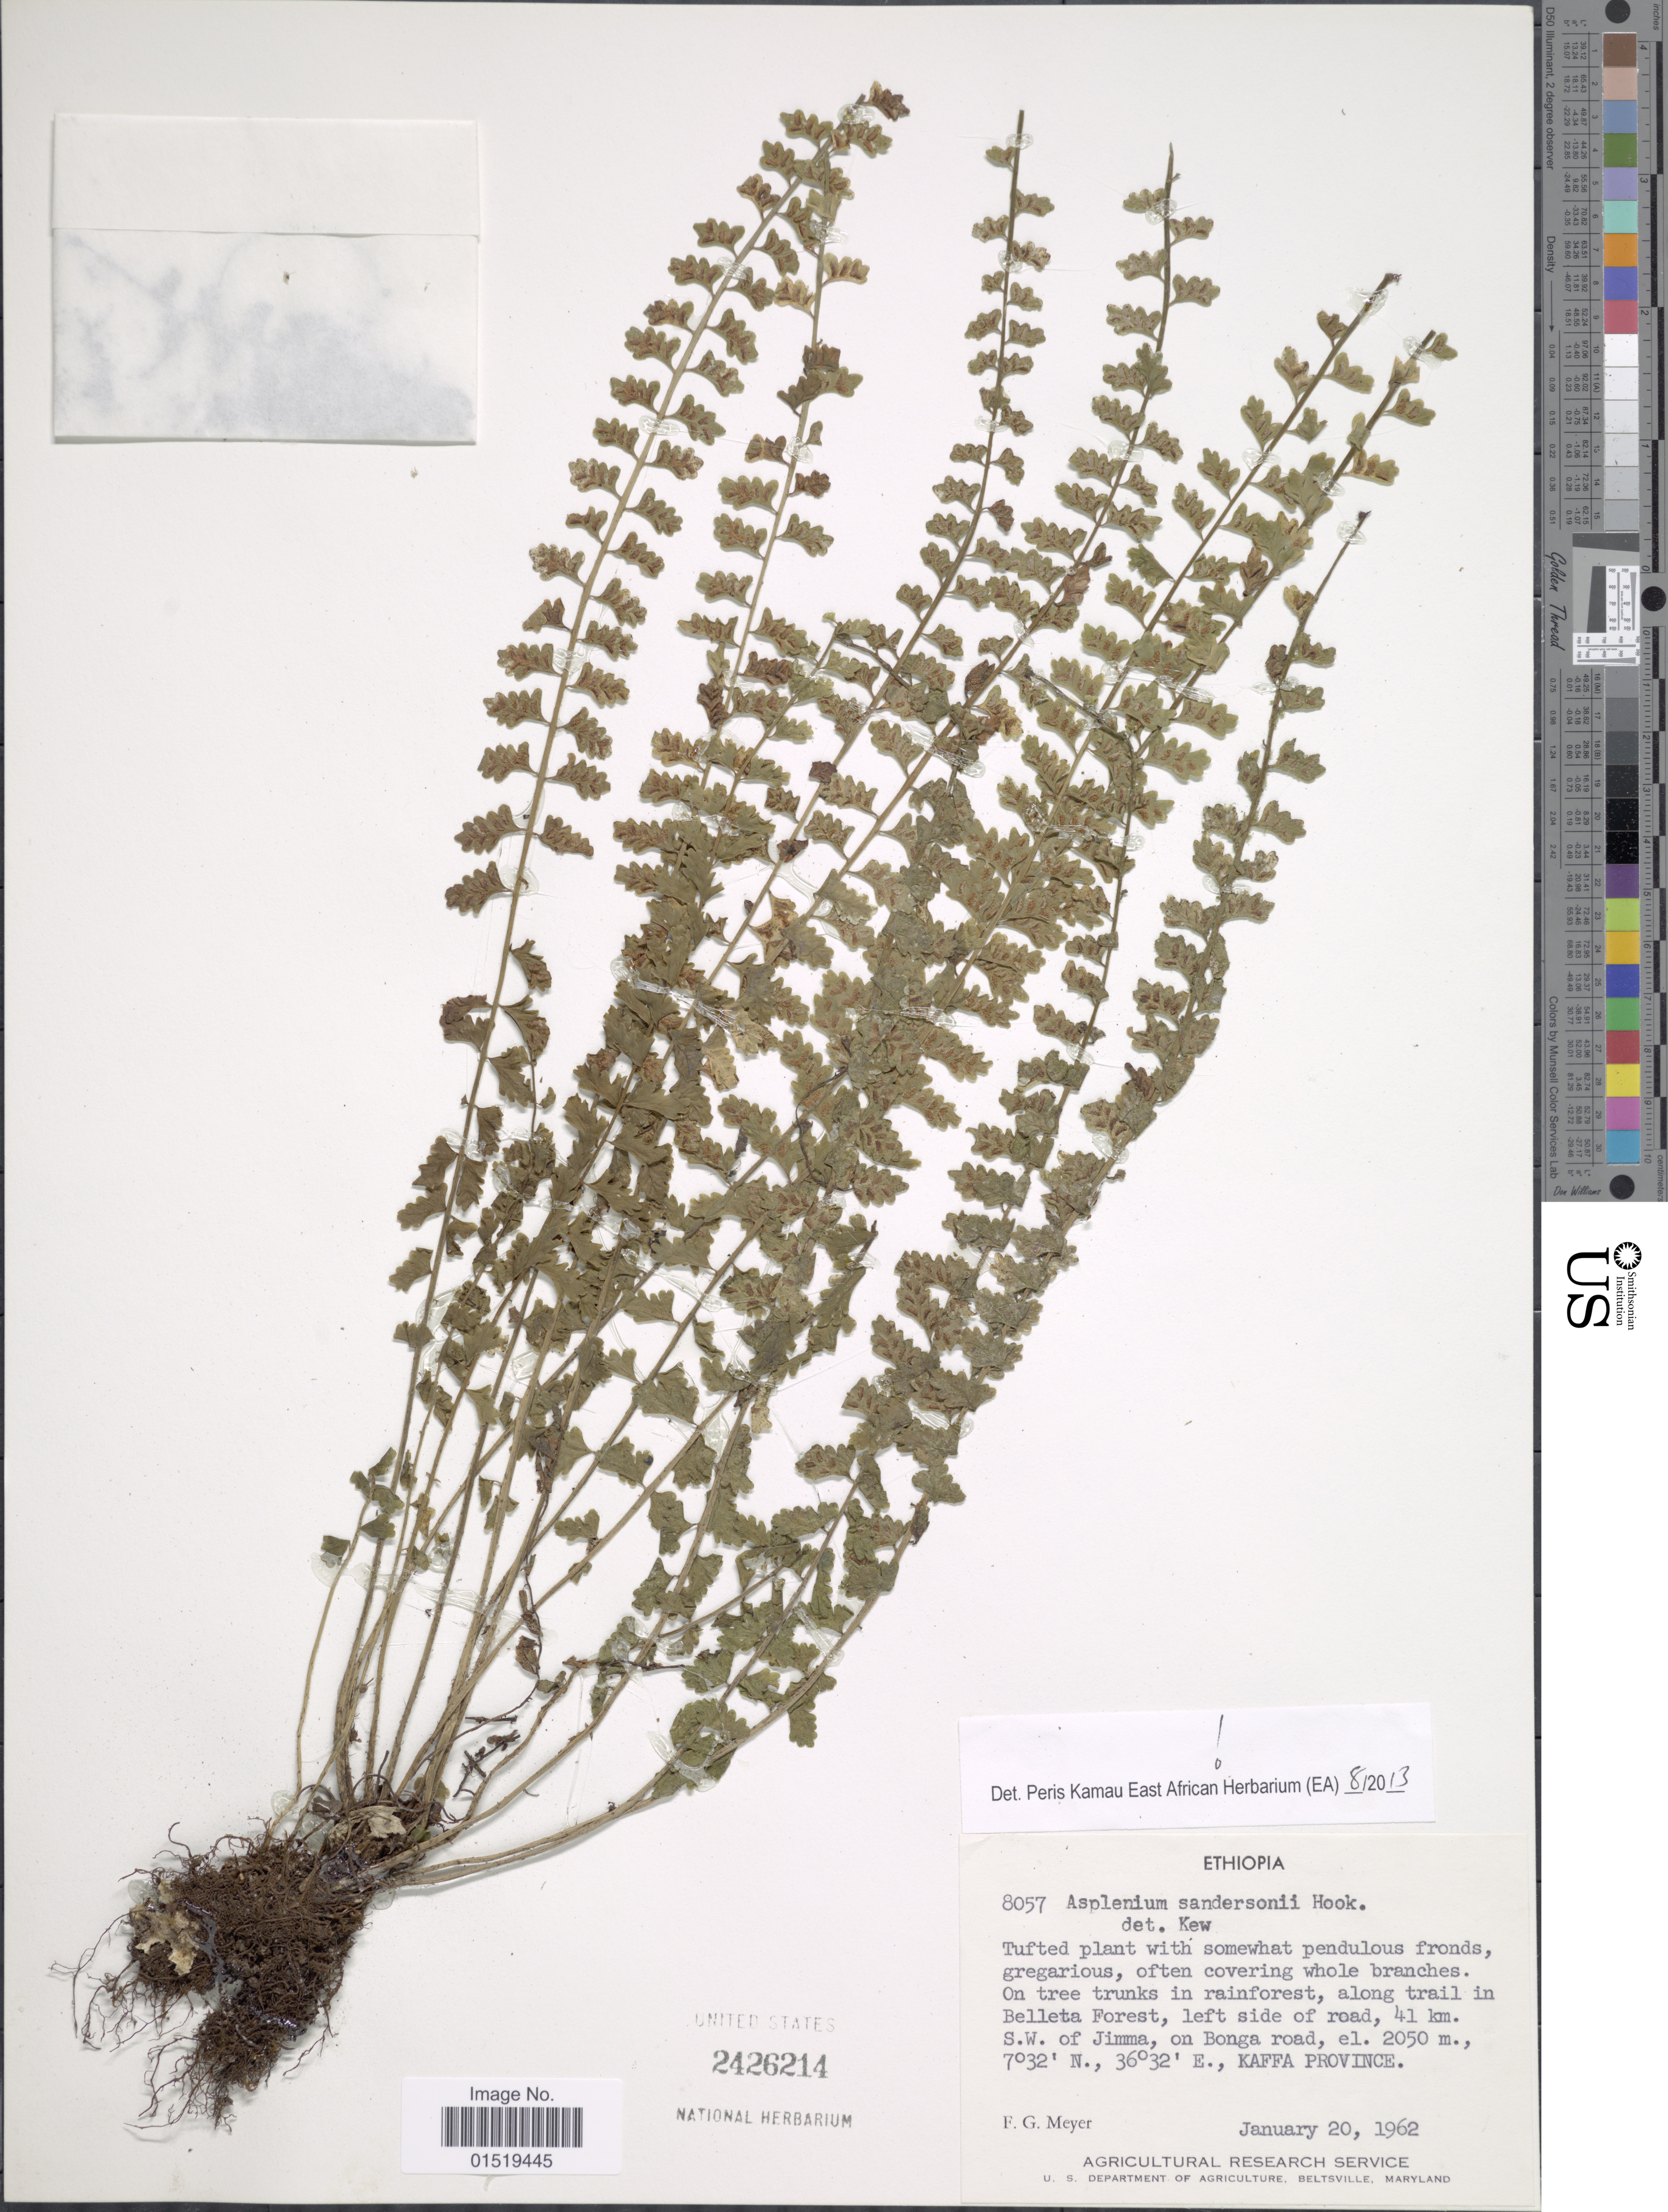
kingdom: Plantae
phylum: Tracheophyta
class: Polypodiopsida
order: Polypodiales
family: Aspleniaceae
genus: Asplenium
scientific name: Asplenium sandersonii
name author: Hook.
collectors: F. G. Meyer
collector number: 8057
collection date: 1962-01-20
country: Ethiopia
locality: Along trail in Belleta Forest, left side of road, 41 km. S.W. of Jimma, on Bonga road, Kaffa Province.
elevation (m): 2050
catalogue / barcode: US 2426214